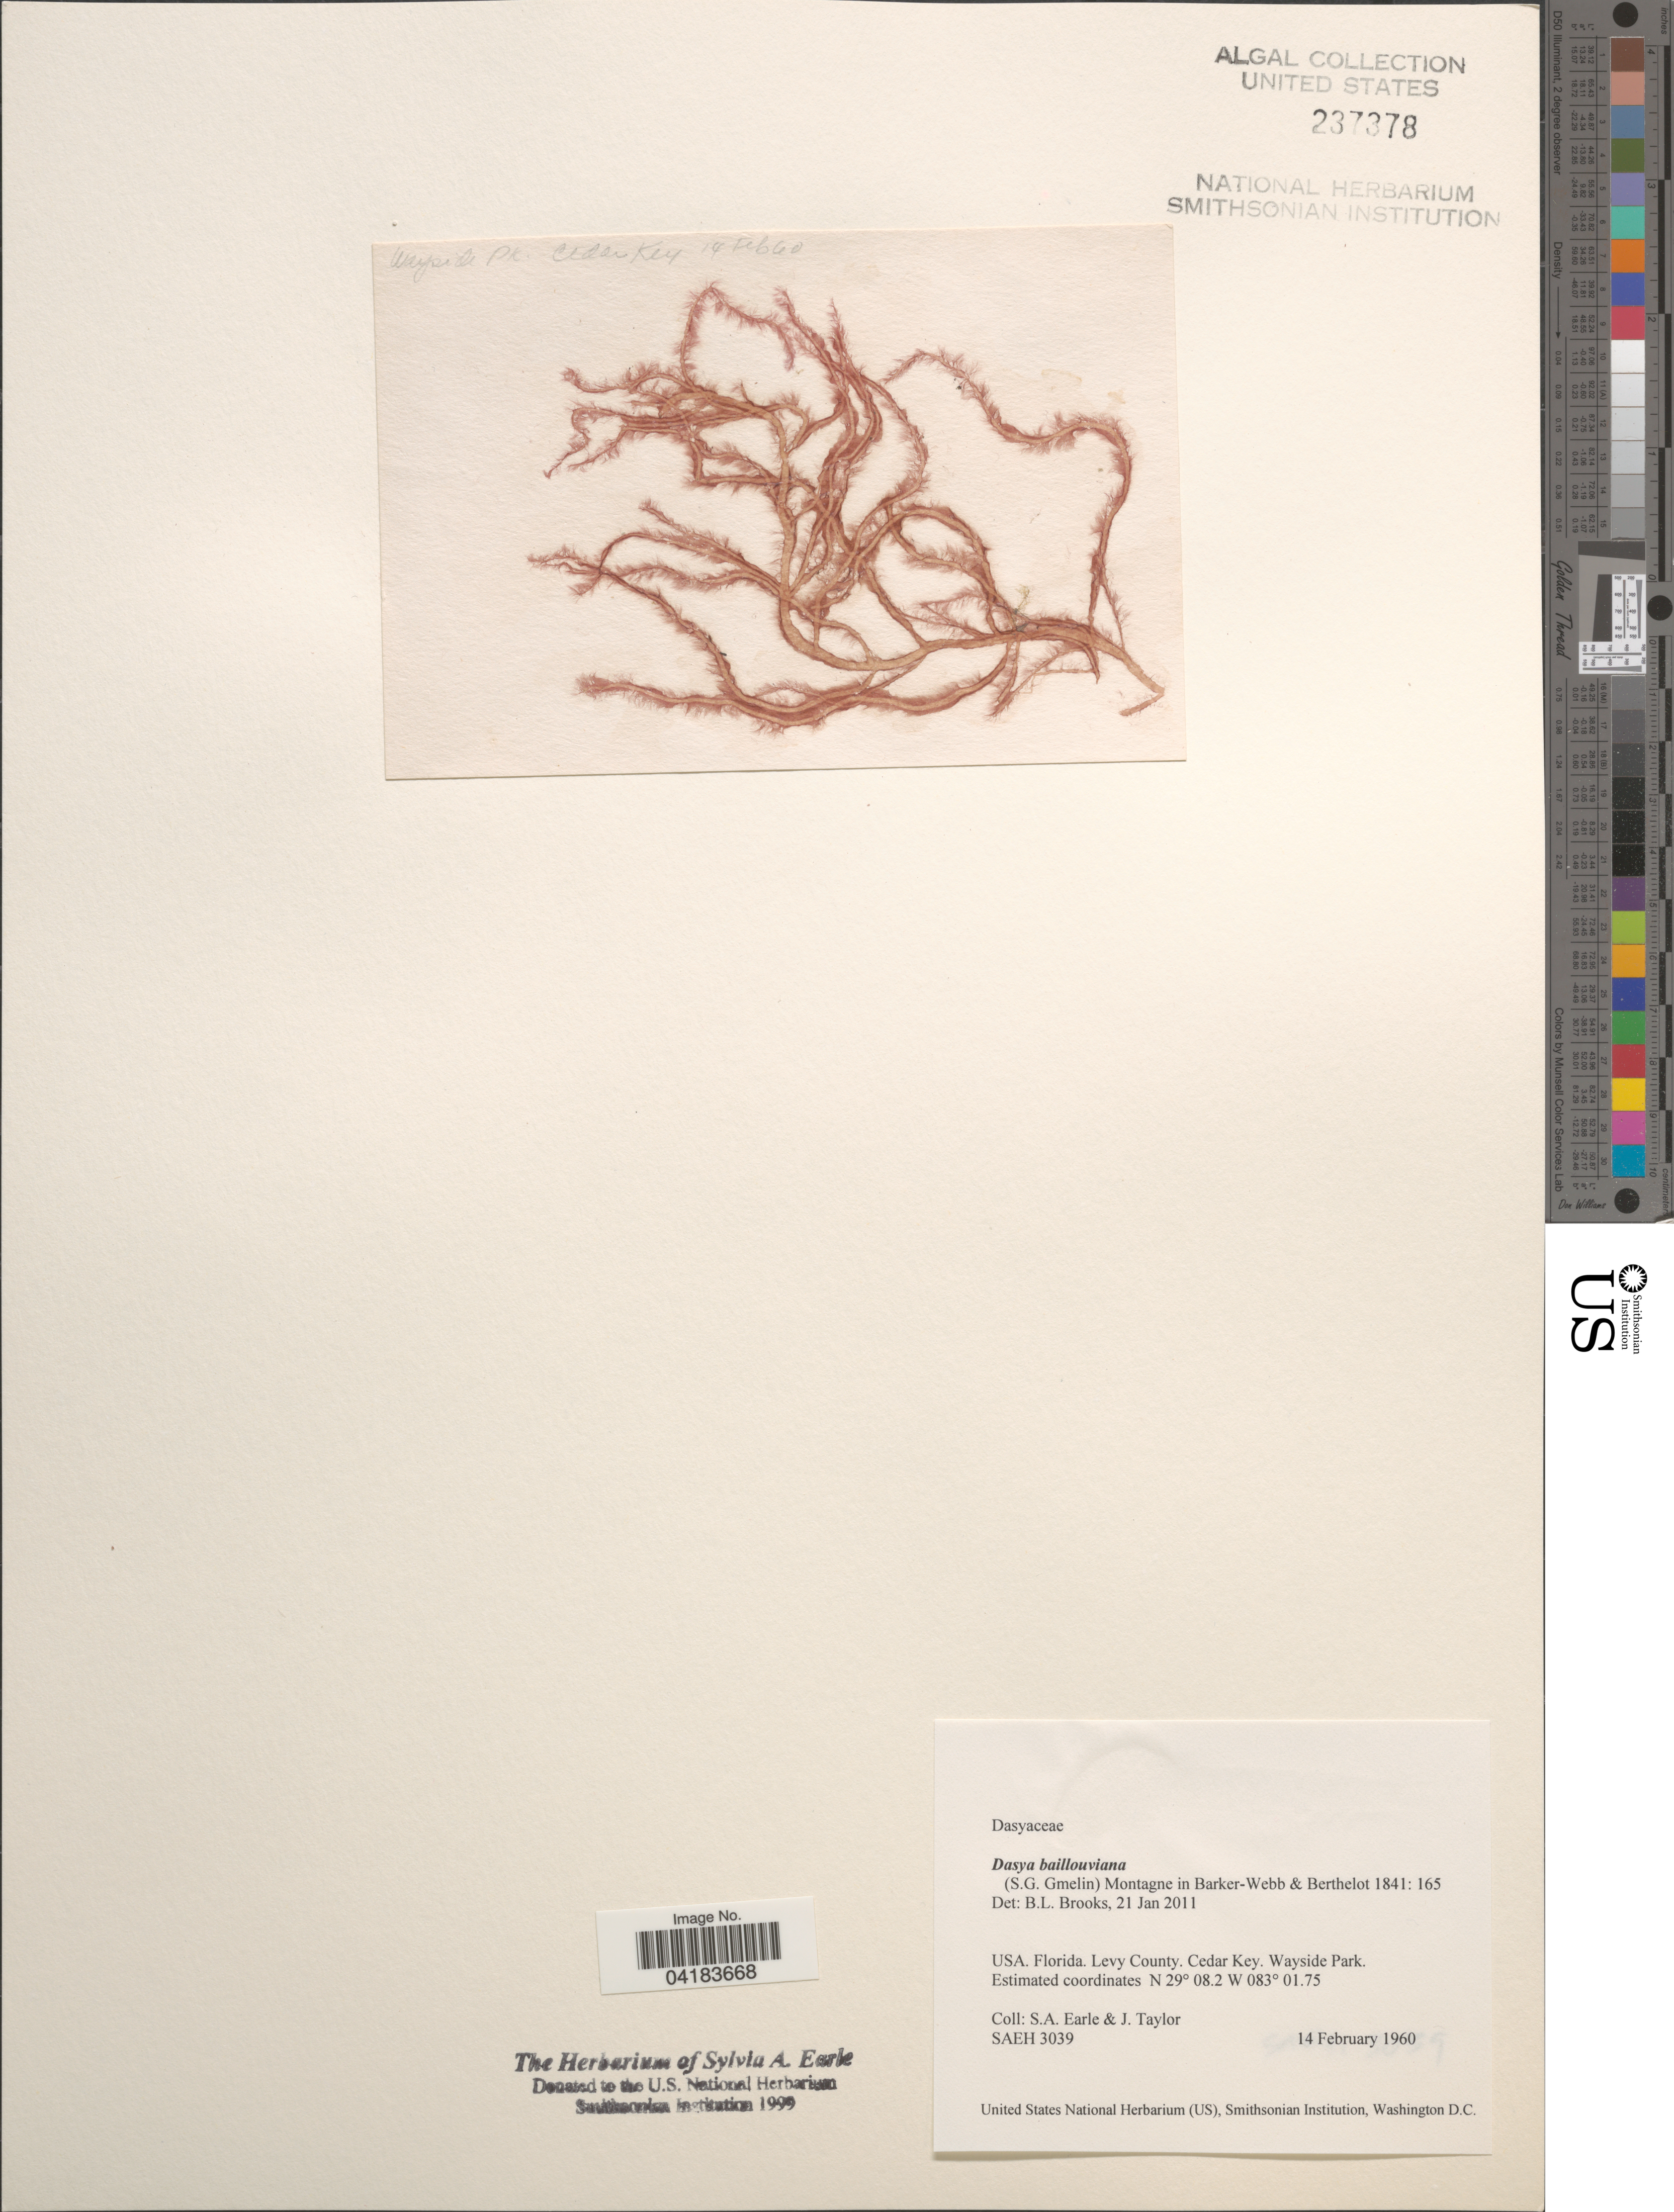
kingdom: Plantae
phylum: Rhodophyta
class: Florideophyceae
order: Ceramiales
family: Dasyaceae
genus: Dasya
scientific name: Dasya baillouviana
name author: (S.G. Gmel.) Mont.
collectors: S. A. Earle & J. Taylor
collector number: SAEH3039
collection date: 1960-02-14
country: United States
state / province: Florida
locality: Levy County. Cedar Key. Wayside Park.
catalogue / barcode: US 237378